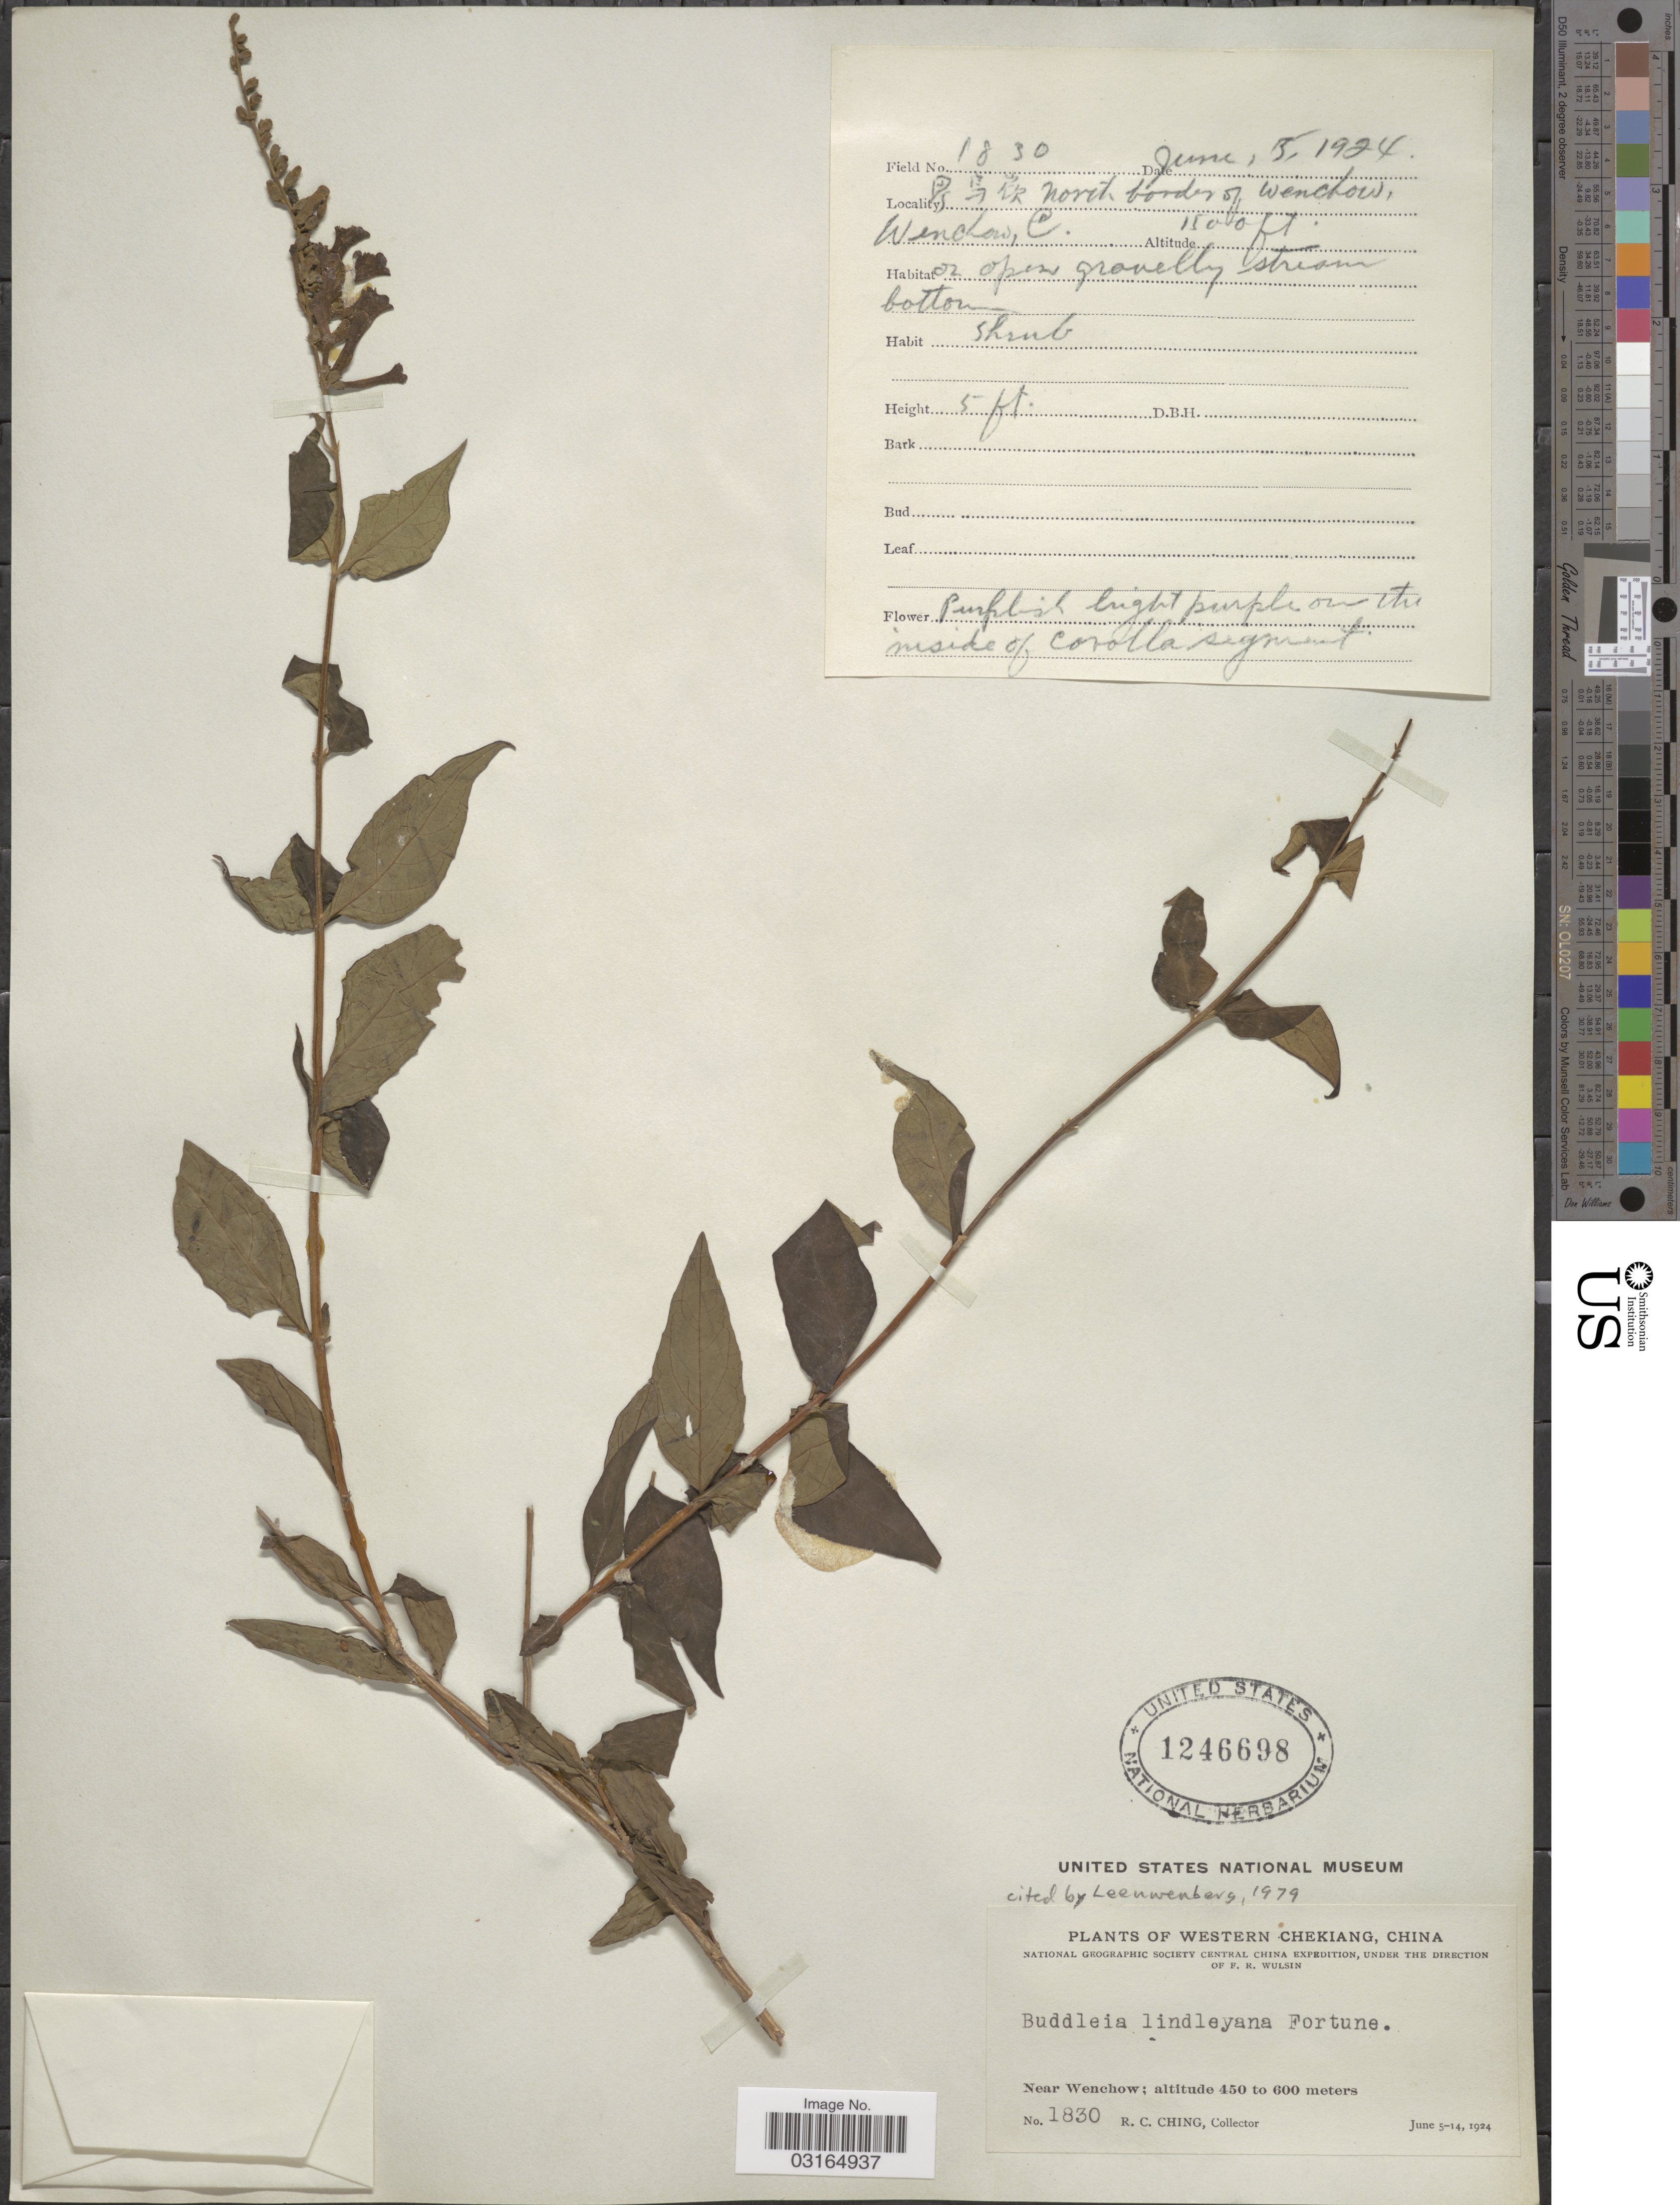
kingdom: Plantae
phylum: Tracheophyta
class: Magnoliopsida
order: Lamiales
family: Scrophulariaceae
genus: Buddleja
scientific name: Buddleja lindleyana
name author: Fortune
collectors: R. C. Ching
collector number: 1830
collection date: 1924-06-05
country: China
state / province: Zhejiang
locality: Near Wenchow. North border of Wenchow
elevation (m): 457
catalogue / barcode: US 1246698